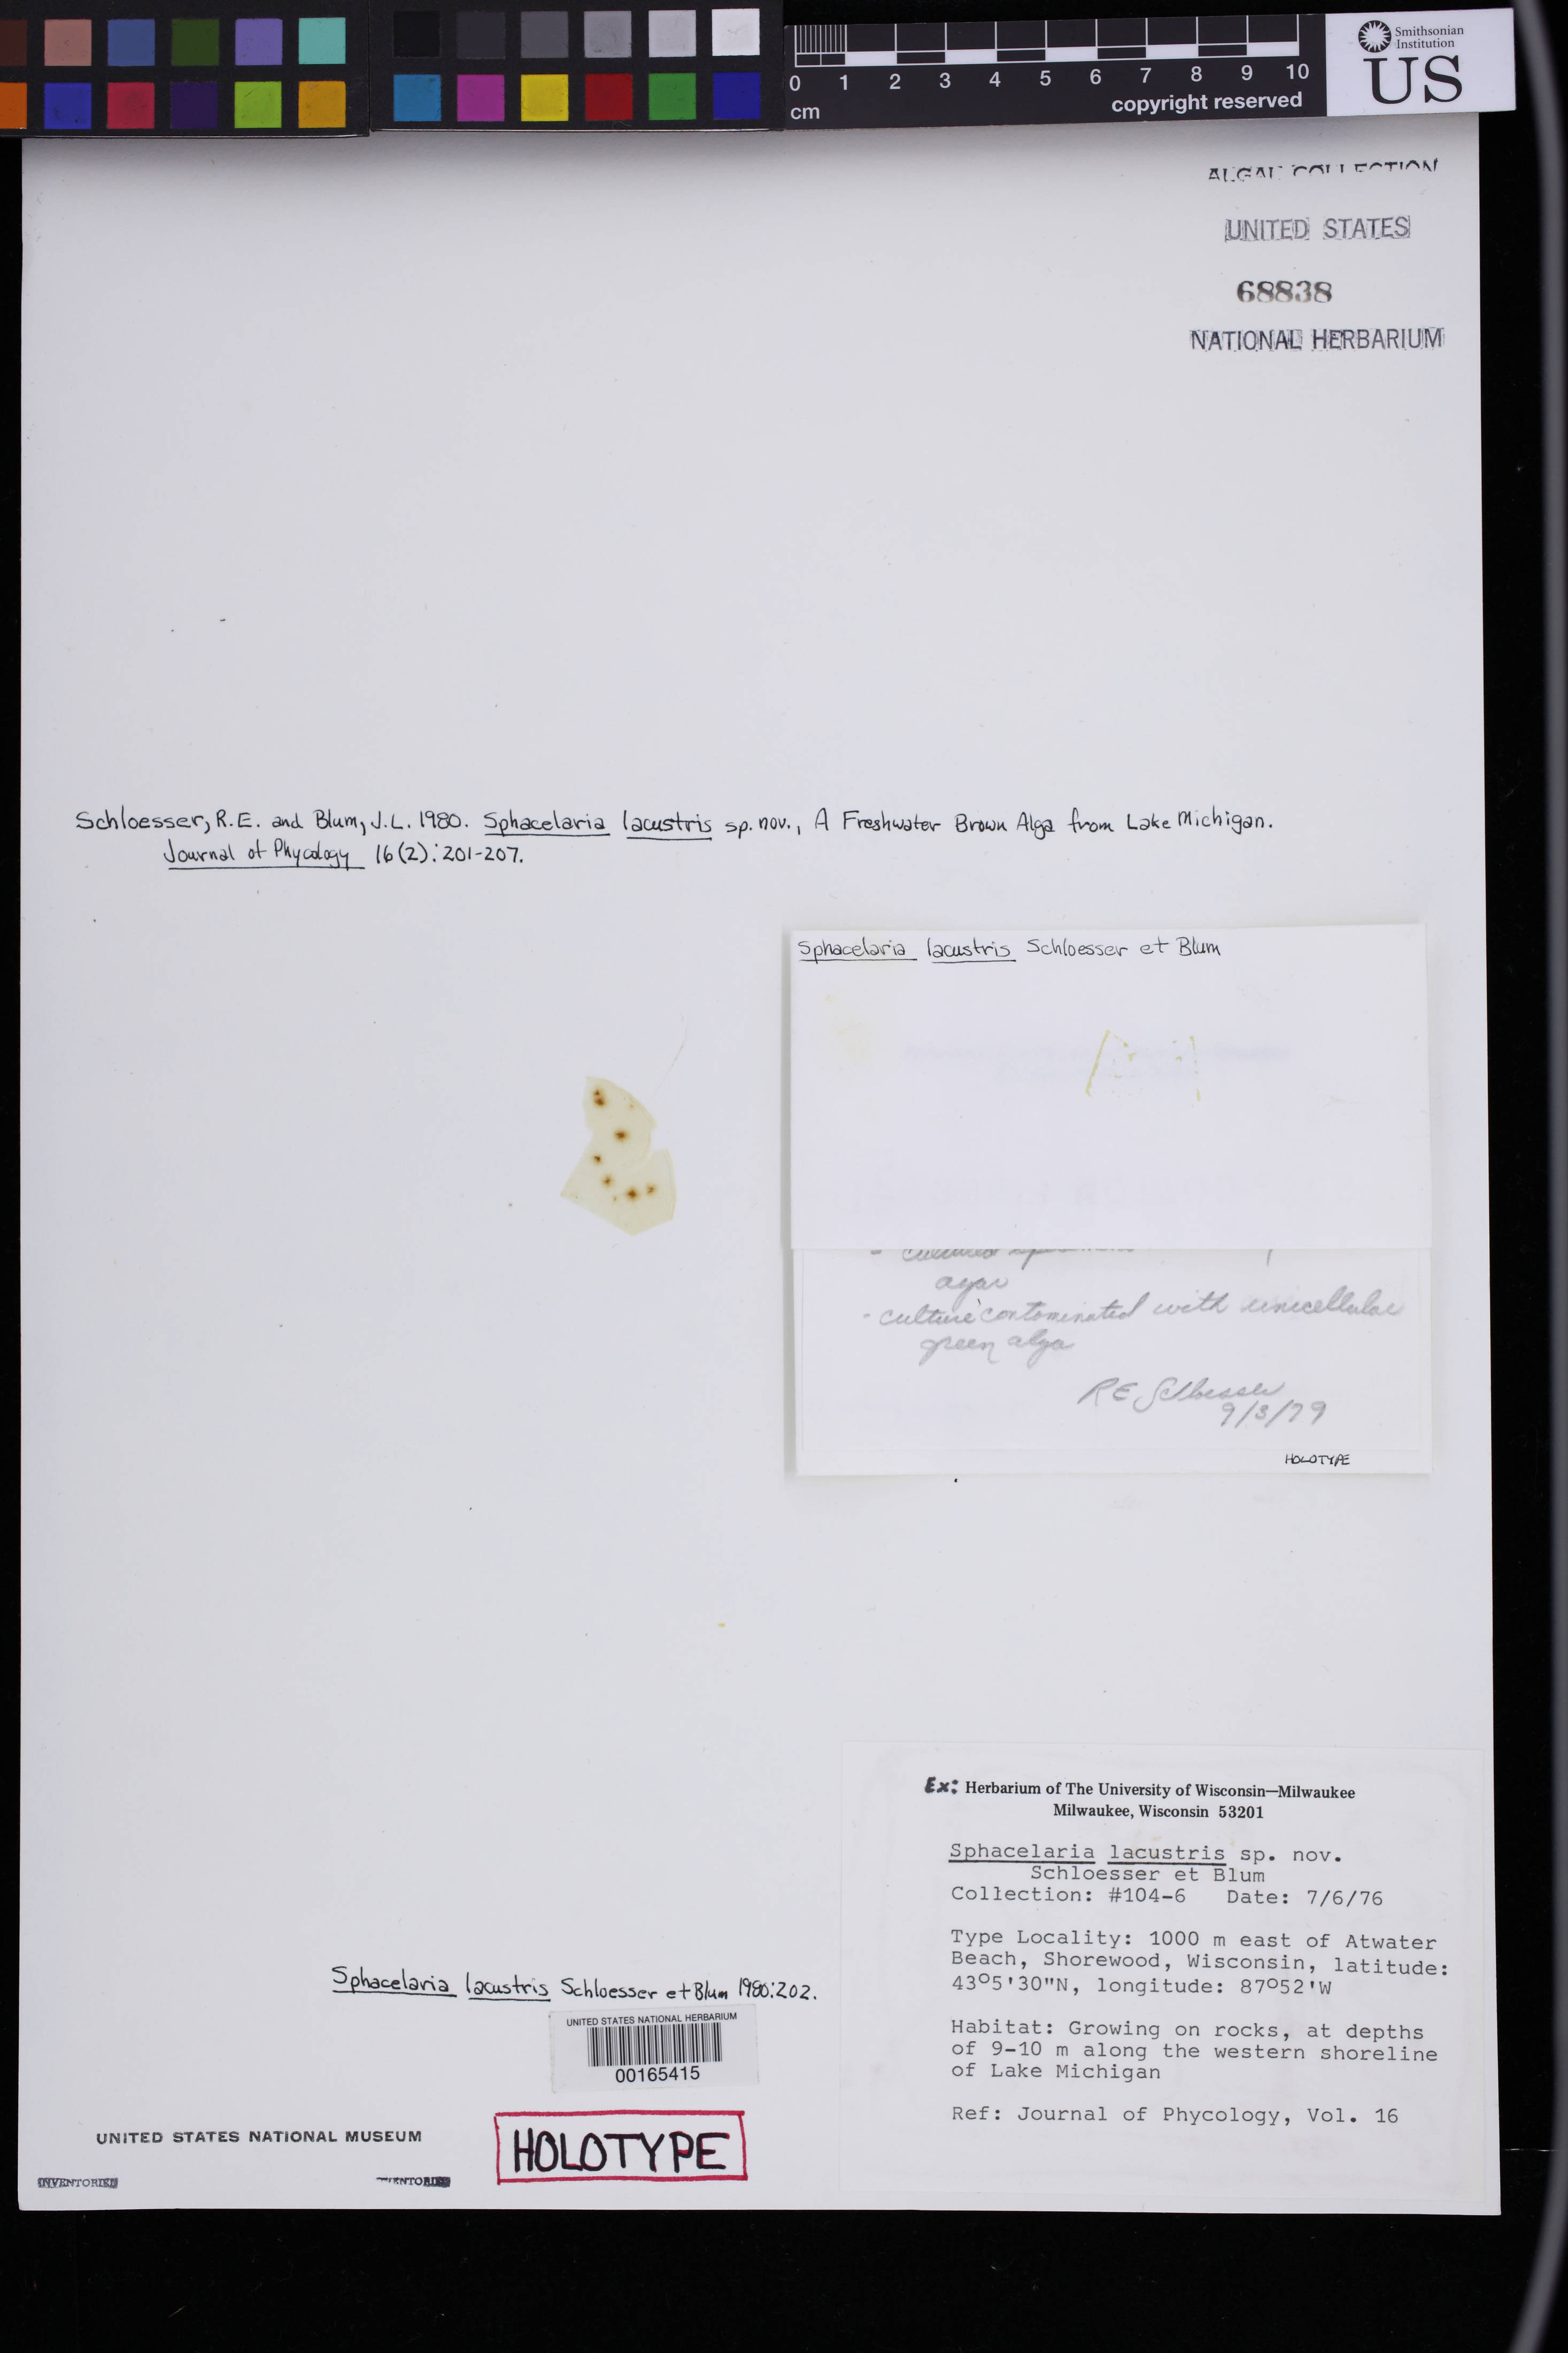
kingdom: Chromista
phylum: Ochrophyta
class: Phaeophyceae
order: Sphacelariales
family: Sphacelariaceae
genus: Sphacelaria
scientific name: Sphacelaria lacustris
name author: Schloesser & Blum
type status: Holotype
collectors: R. Schloesser & J. L. Blum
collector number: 104-6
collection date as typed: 06 Jul 1976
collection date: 1976-07-06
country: United States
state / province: Wisconsin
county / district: Milwaukee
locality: Shorewood, 1000 m east of Atwater Beach, Lake Michigan.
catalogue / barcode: US 68838